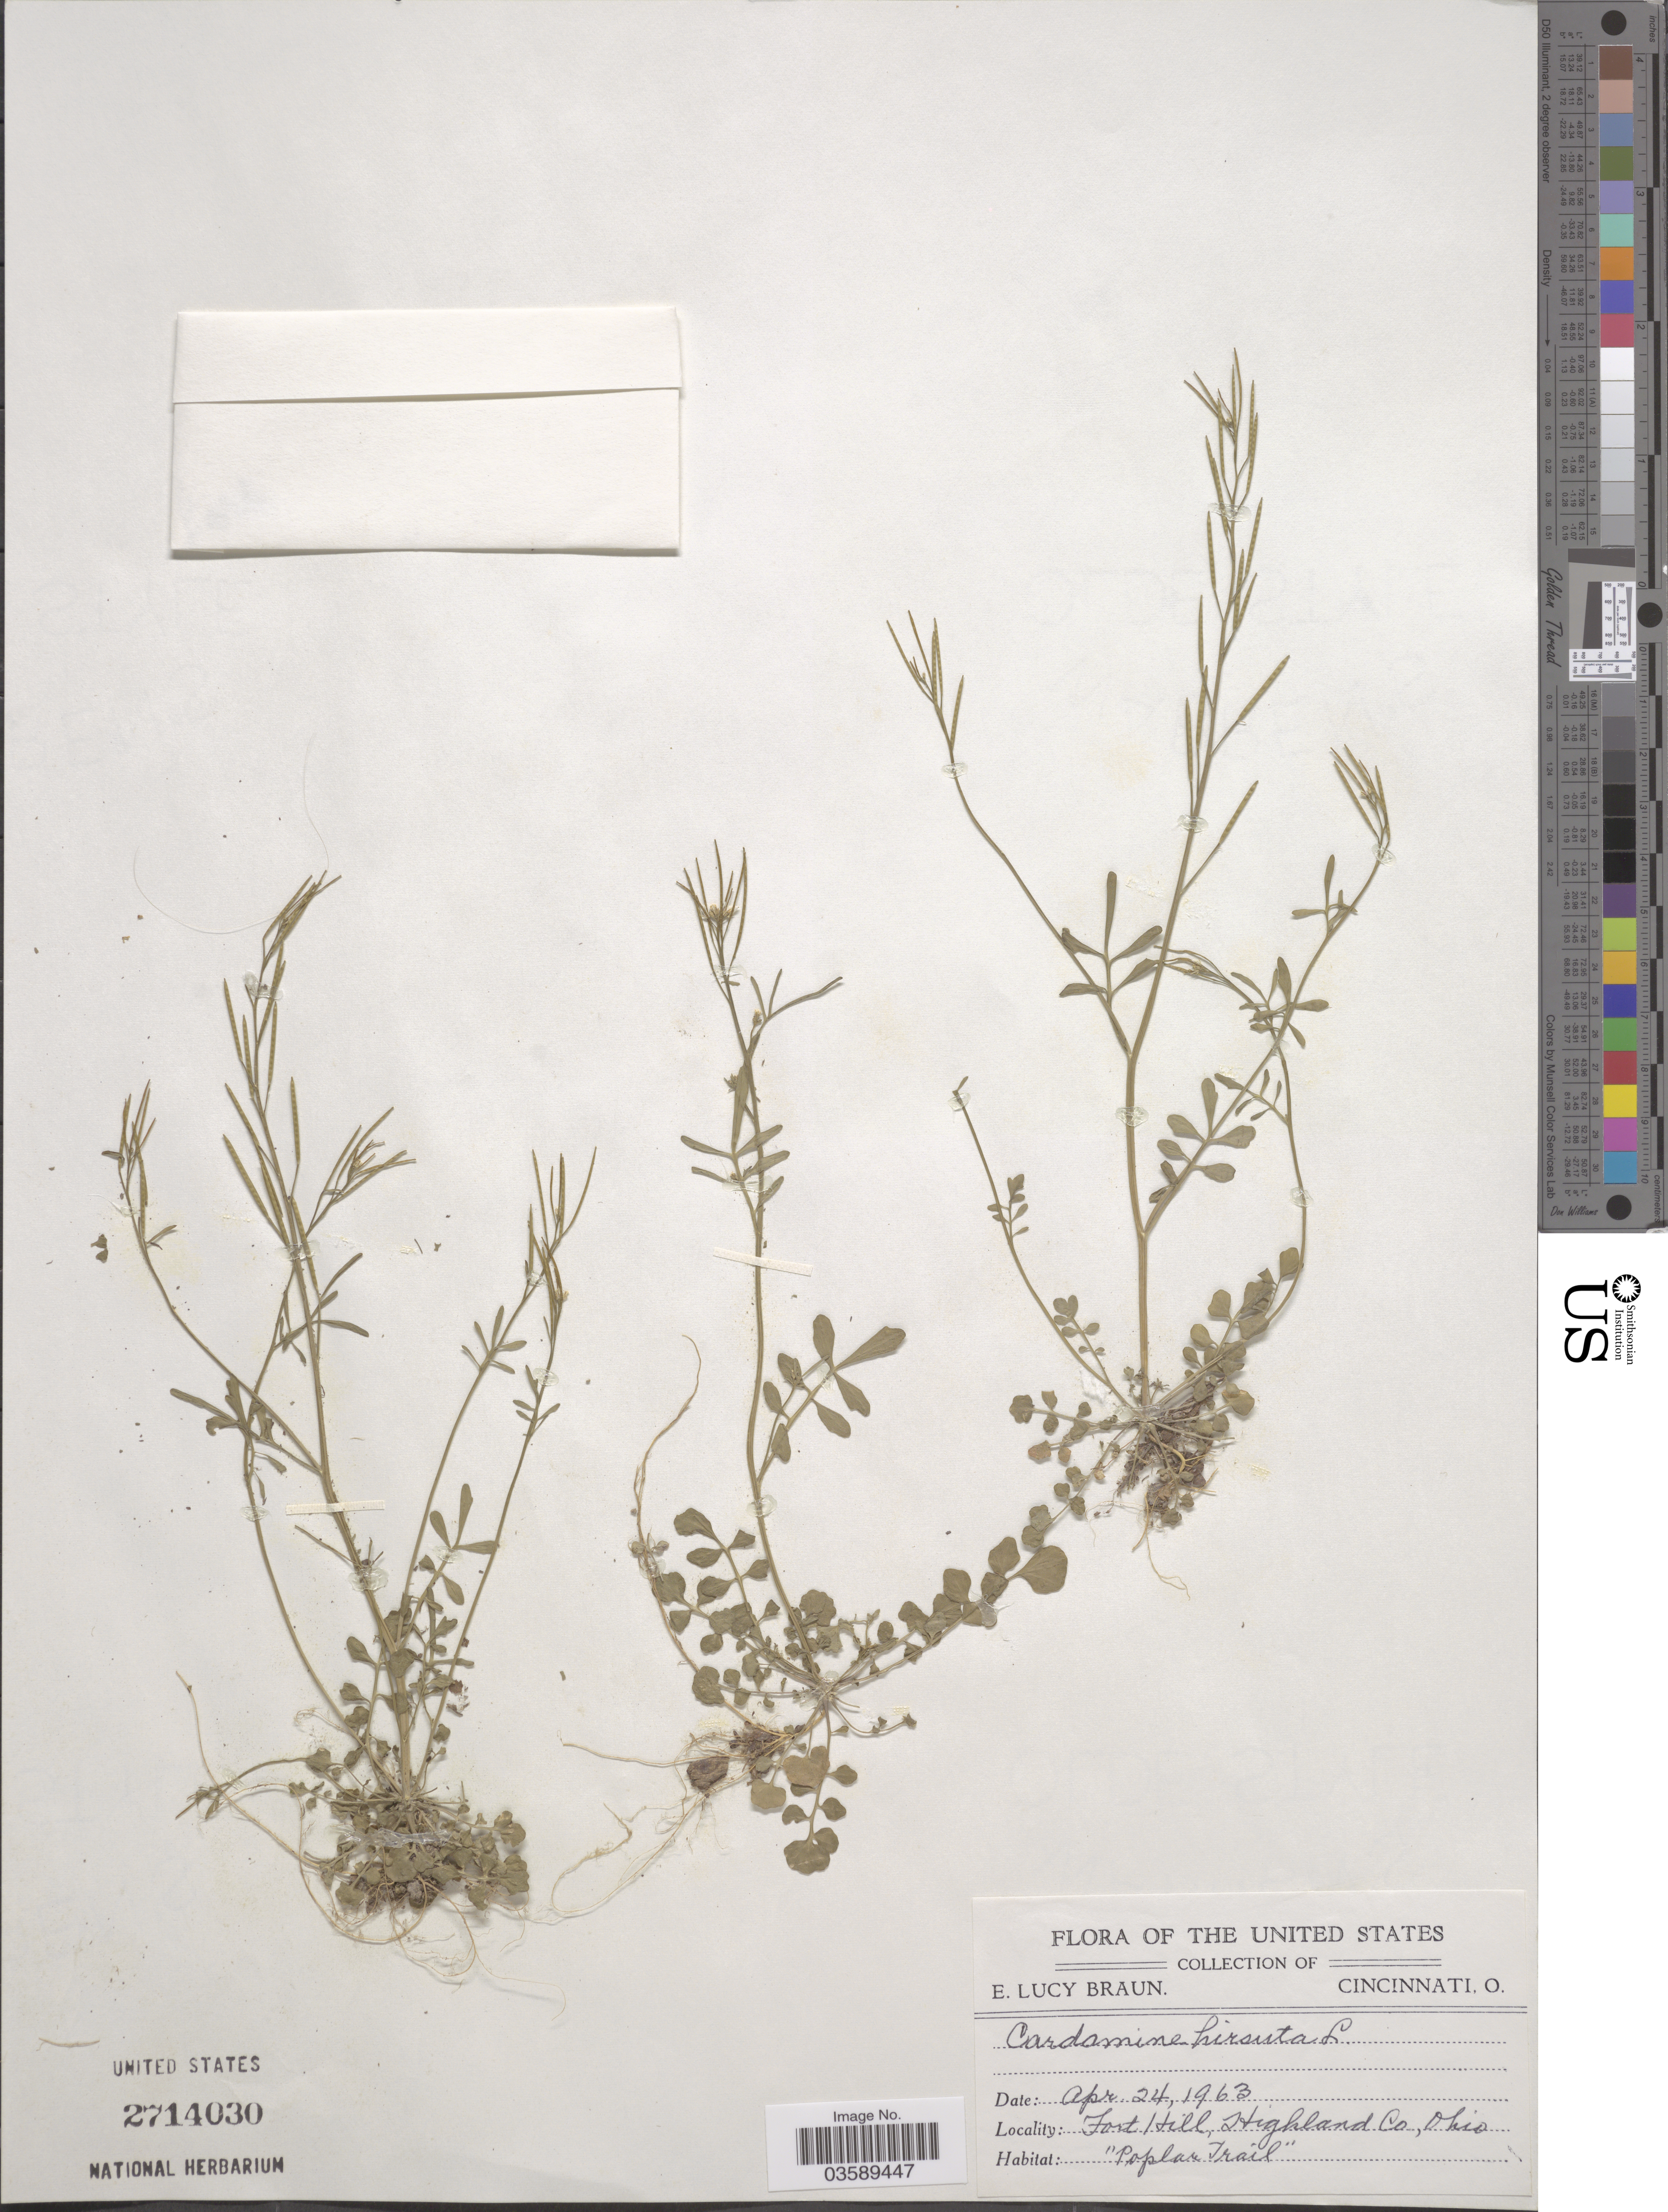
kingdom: Plantae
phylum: Tracheophyta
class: Magnoliopsida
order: Brassicales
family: Brassicaceae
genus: Cardamine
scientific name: Cardamine hirsuta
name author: L.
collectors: E. L. Braun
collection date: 1963-04-24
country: United States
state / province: Ohio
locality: Fort Hill, Highland Co.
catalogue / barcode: US 2714030